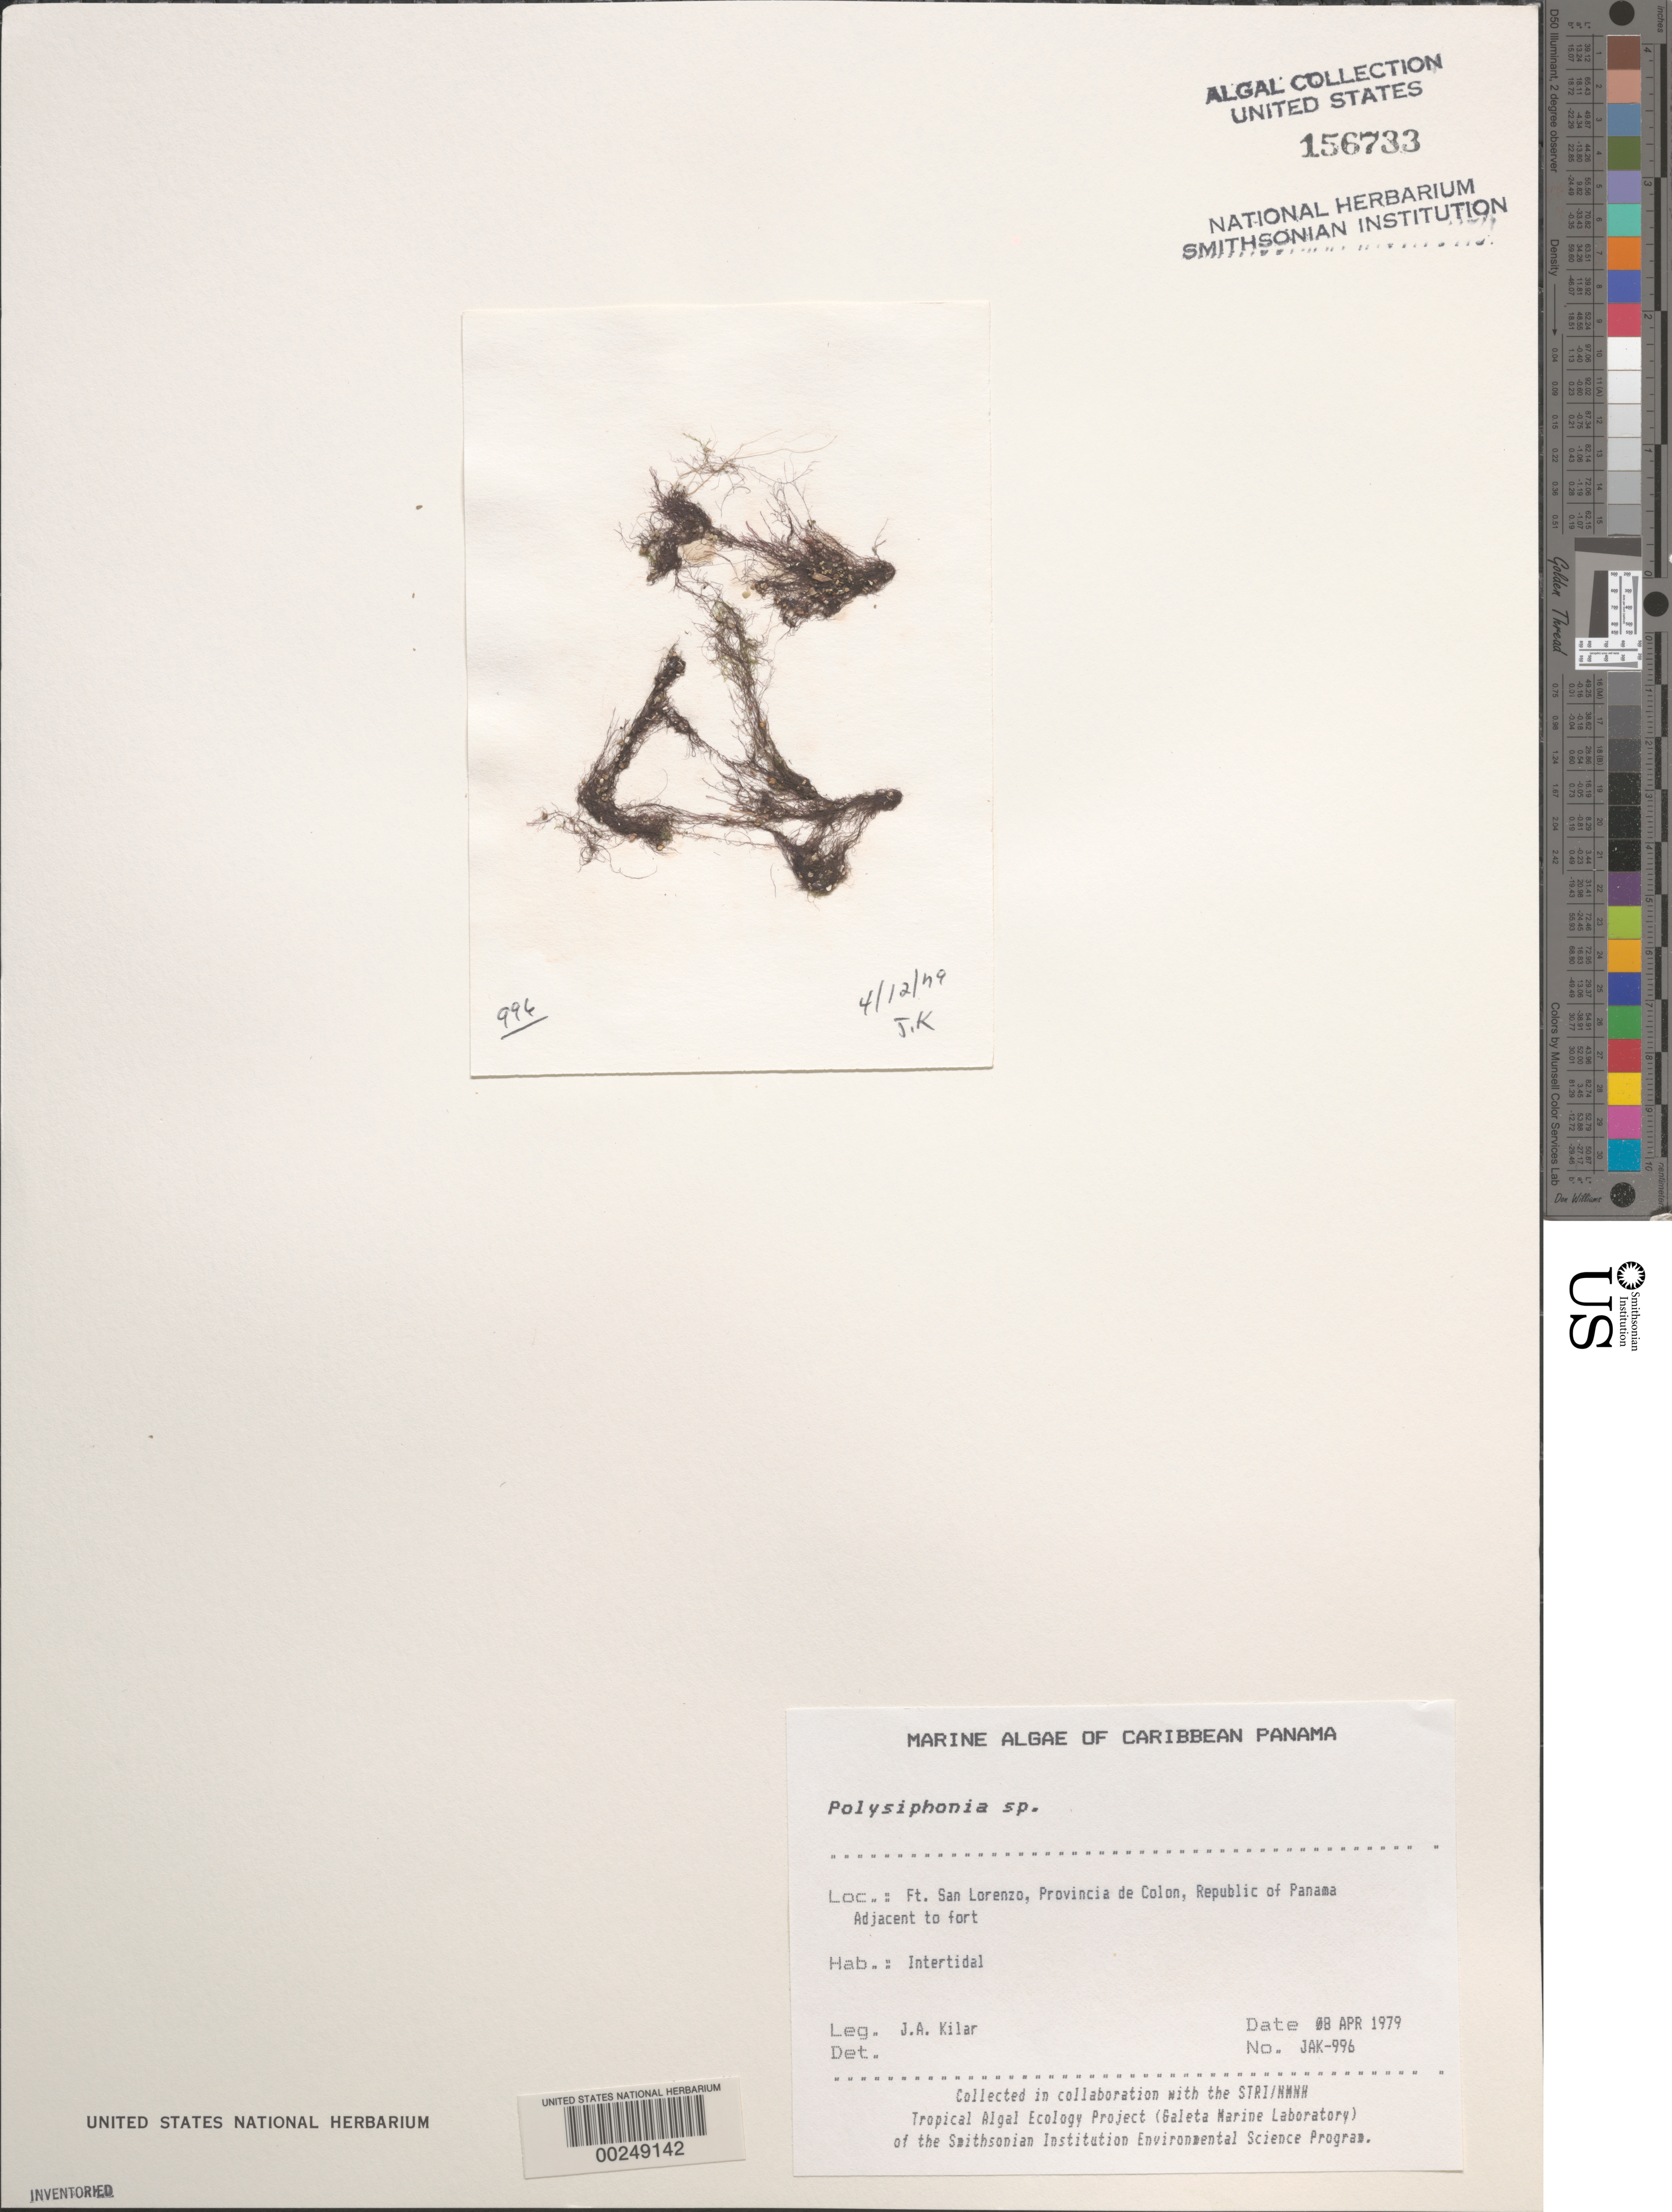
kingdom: Plantae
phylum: Rhodophyta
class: Florideophyceae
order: Ceramiales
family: Rhodomelaceae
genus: Polysiphonia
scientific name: Polysiphonia sp.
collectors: J. A. Kilar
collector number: JAK-996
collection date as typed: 08 Apr 1979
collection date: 1979-04-08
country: Panama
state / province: Colón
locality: Fort San Lorenzo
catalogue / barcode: US 156733